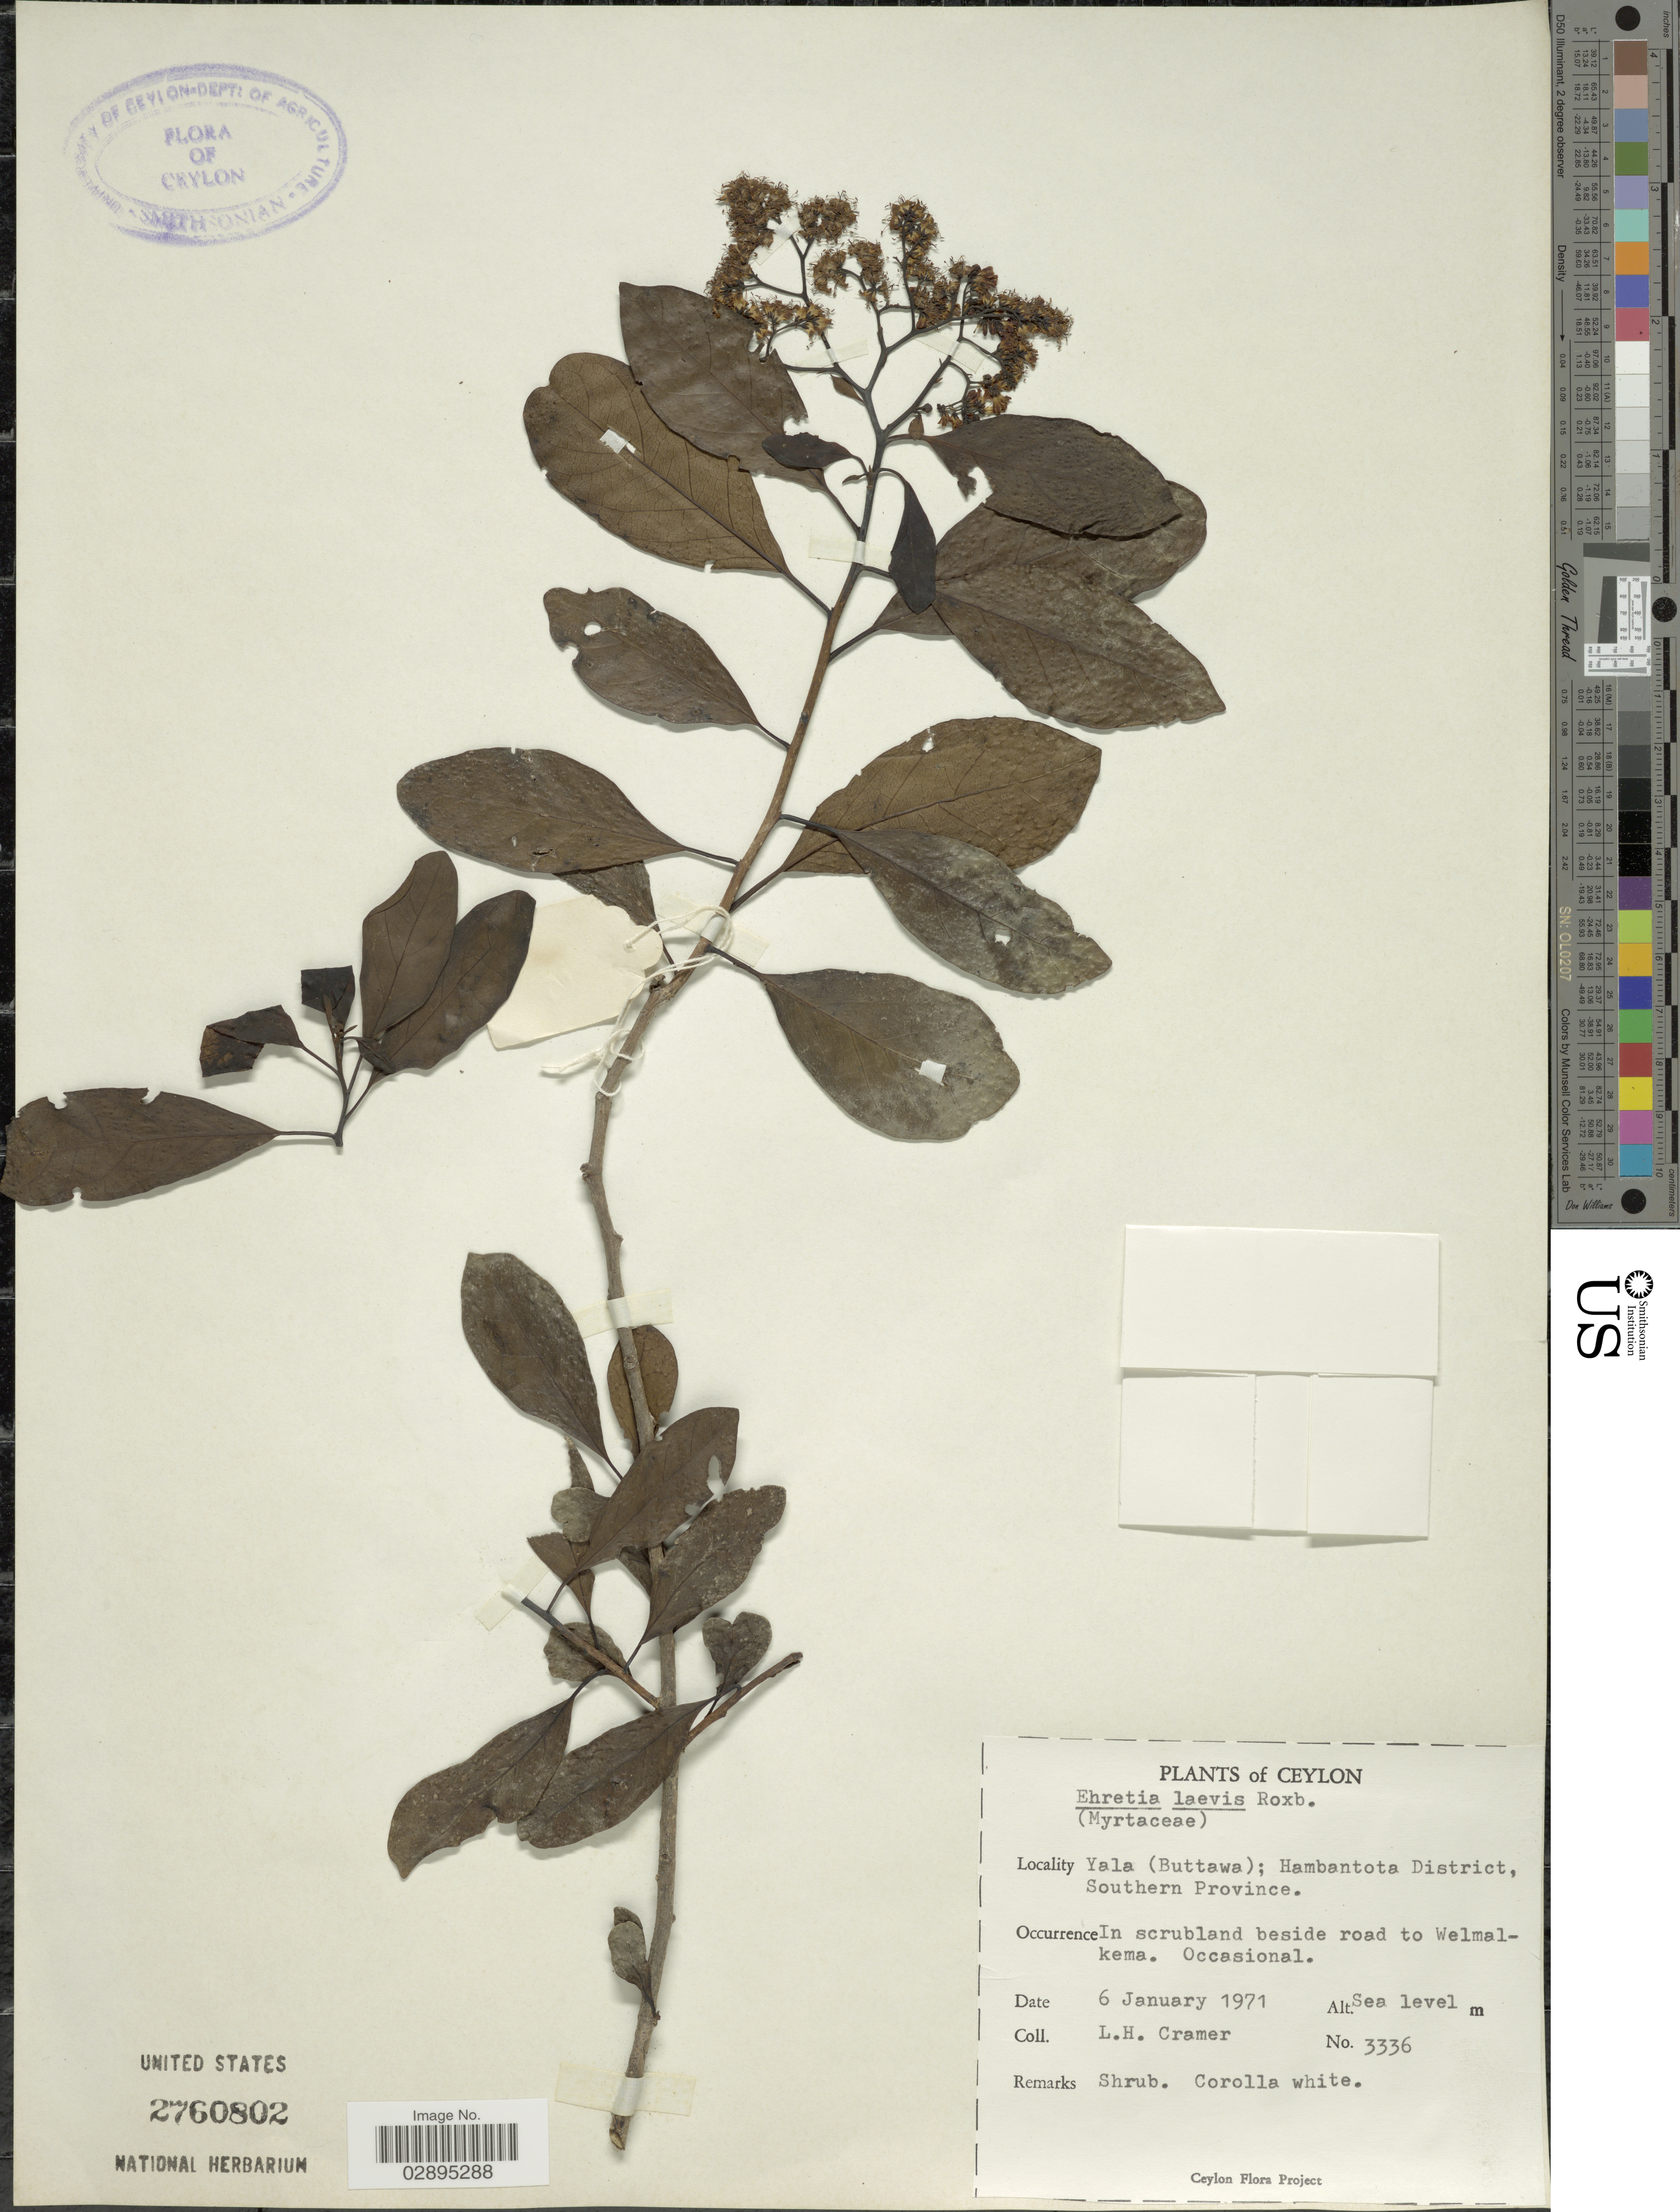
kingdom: Plantae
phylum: Tracheophyta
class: Magnoliopsida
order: Boraginales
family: Ehretiaceae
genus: Ehretia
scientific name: Ehretia laevis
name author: Roxb.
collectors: L. H. Cramer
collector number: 3336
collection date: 1971-01-06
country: Sri Lanka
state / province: Southern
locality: Ceylon. Yala (Buttawa); Hambantota District. Beside road to Welmalkema.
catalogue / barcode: US 2760802